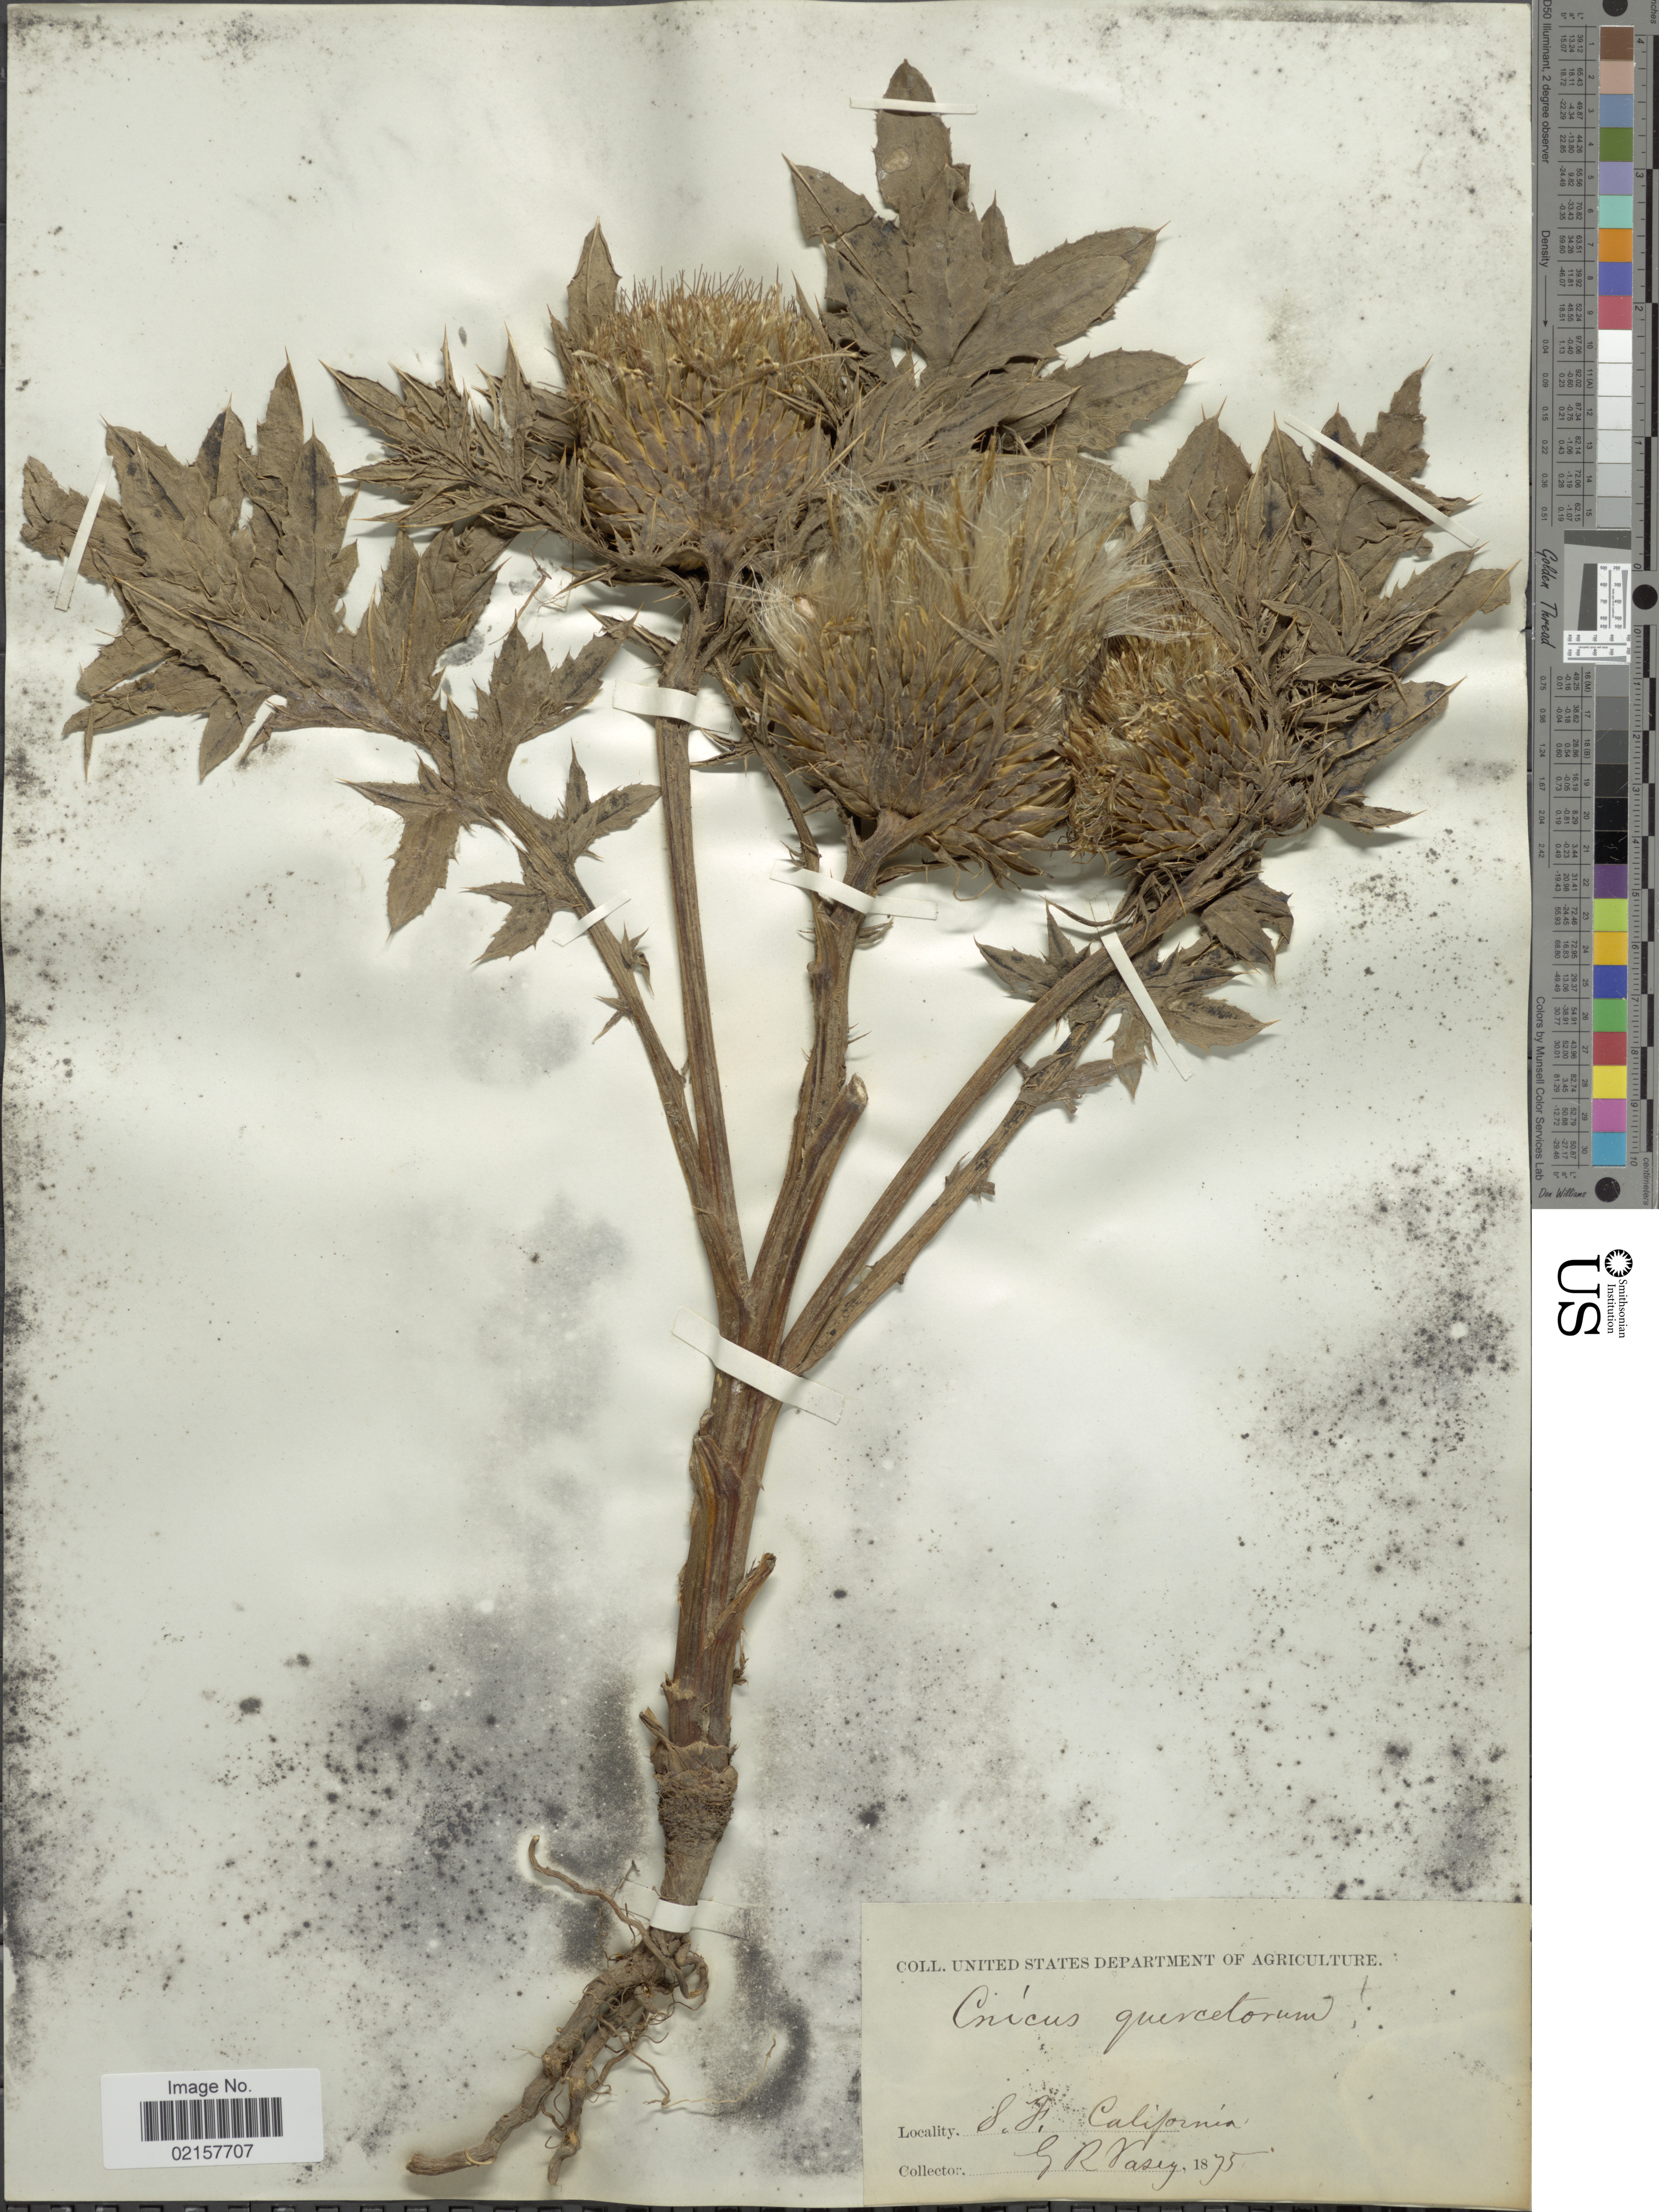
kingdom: Plantae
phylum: Tracheophyta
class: Magnoliopsida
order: Asterales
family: Asteraceae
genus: Cirsium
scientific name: Cirsium quercetorum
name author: (A. Gray) Jeps.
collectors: G. R. Vasey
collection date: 1875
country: United States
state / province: California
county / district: San Francisco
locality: S.F. California